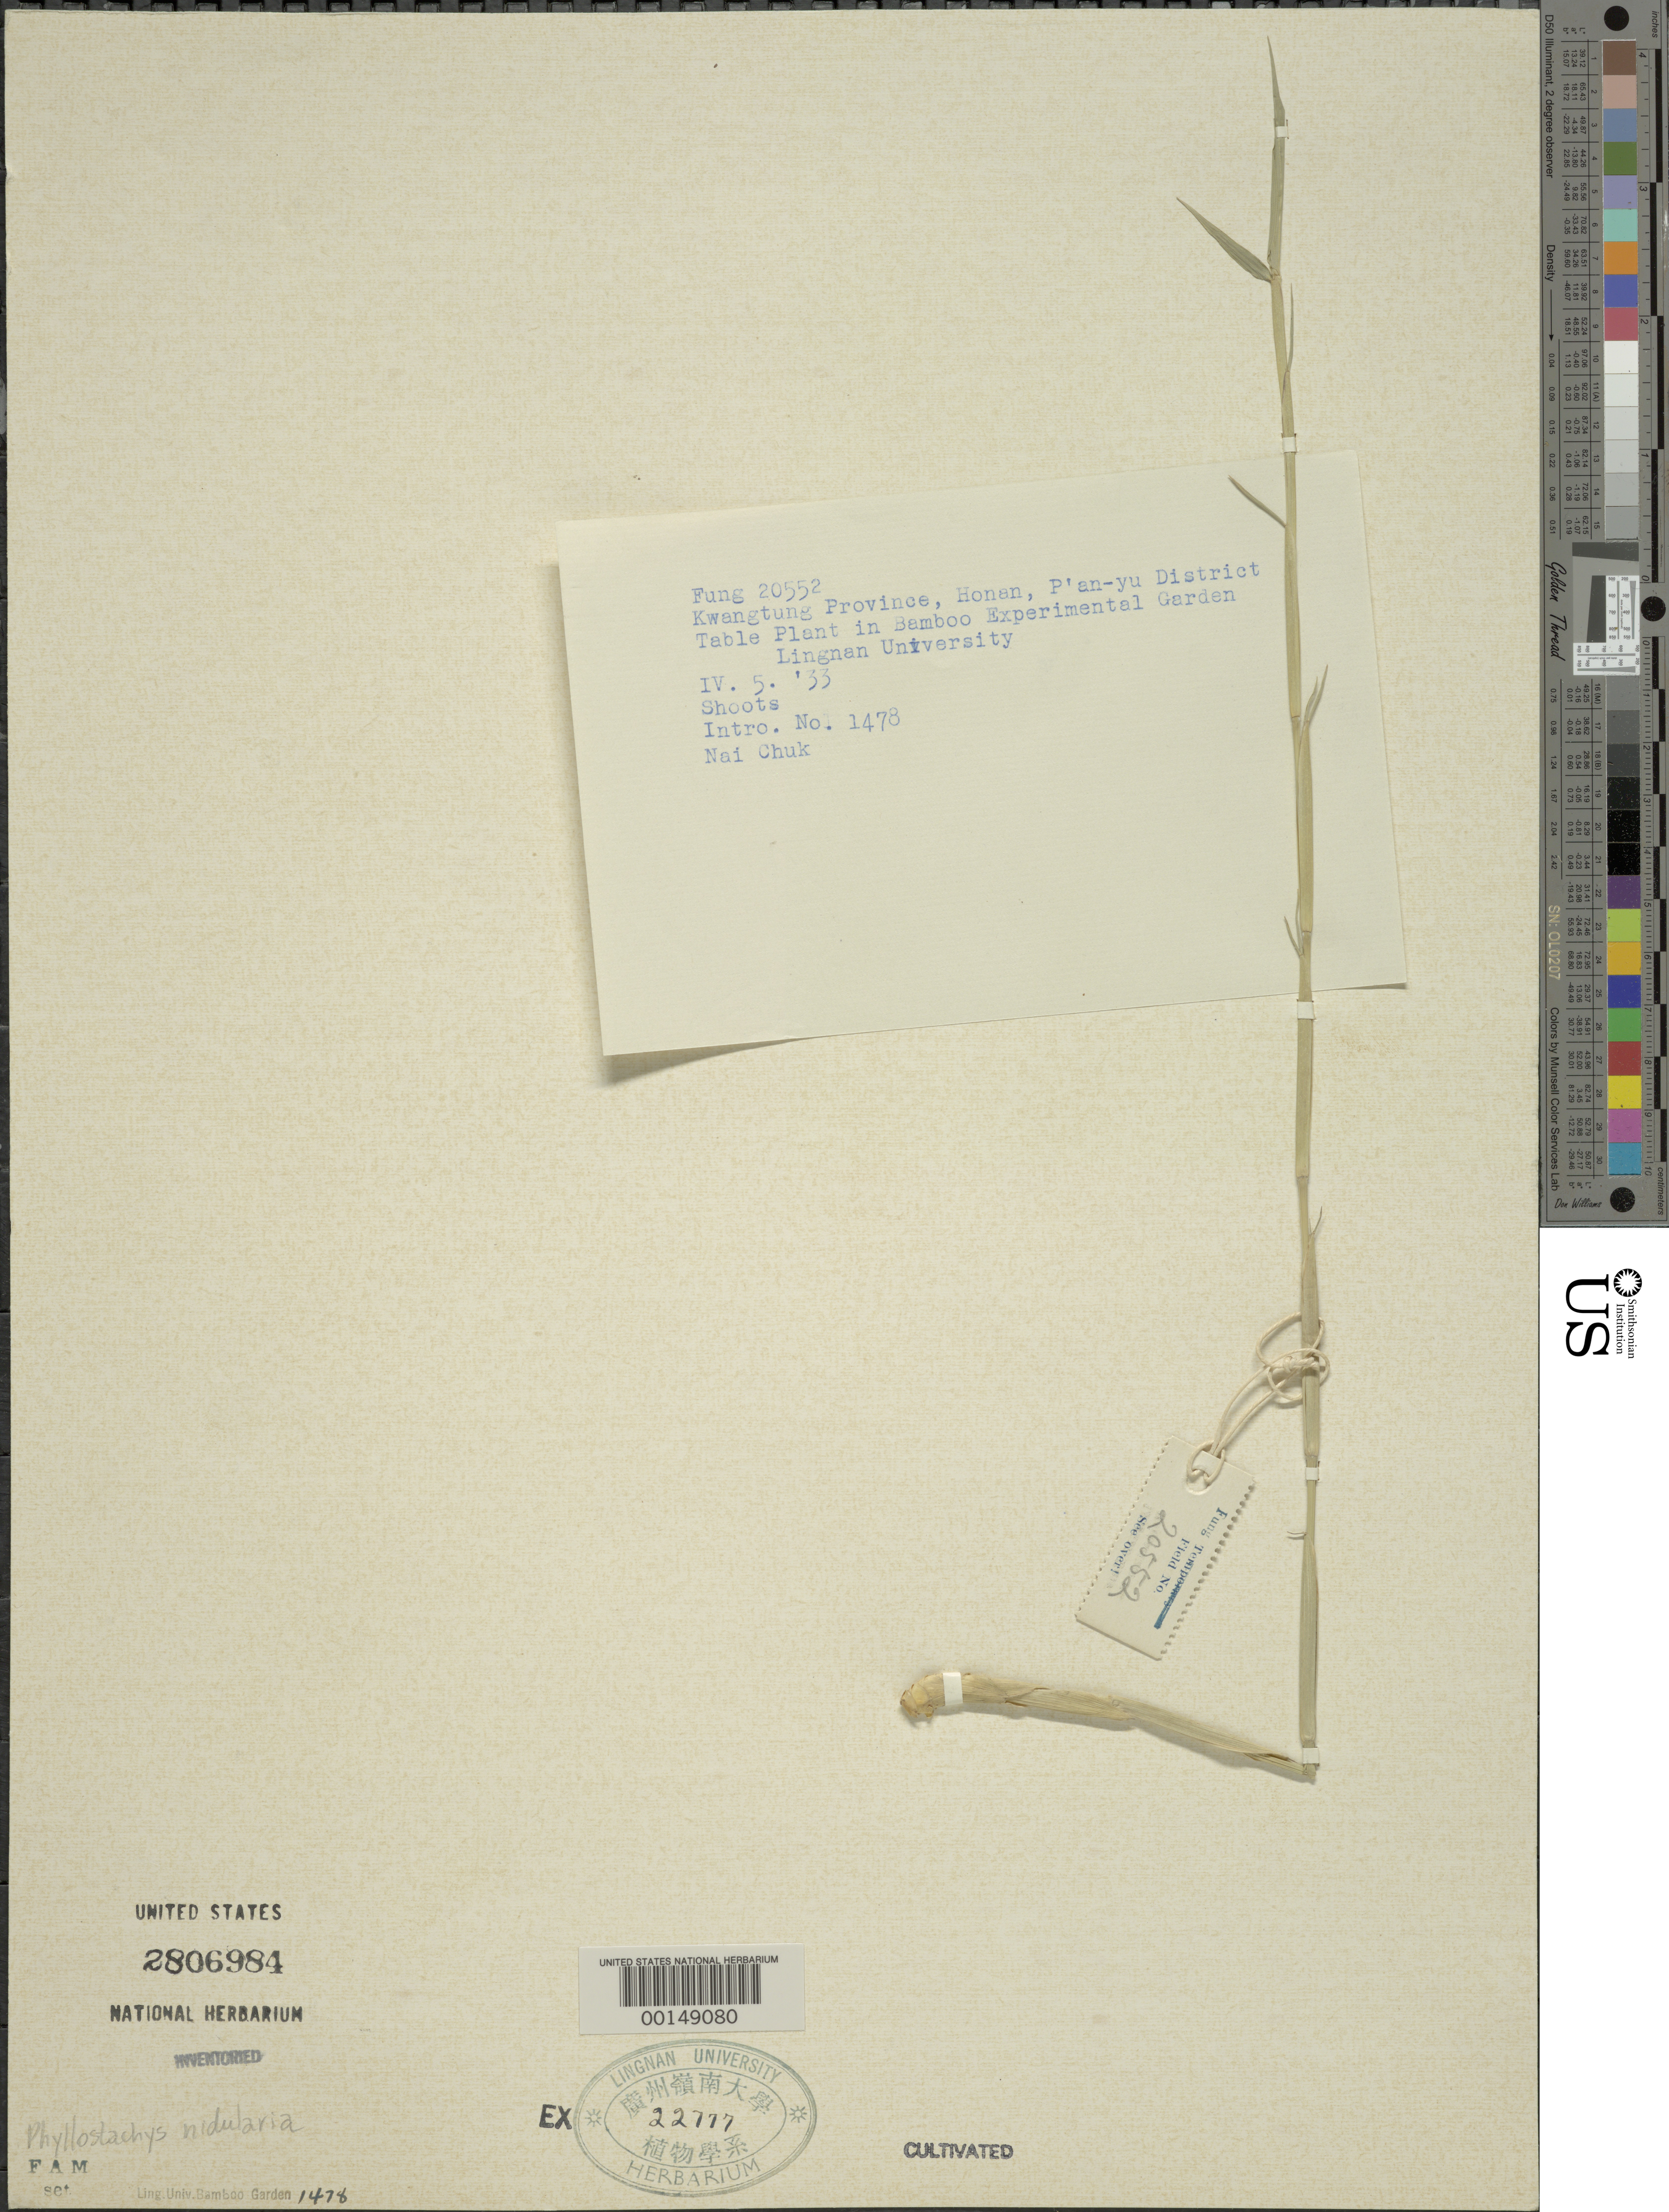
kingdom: Plantae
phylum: Tracheophyta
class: Liliopsida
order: Poales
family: Poaceae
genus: Phyllostachys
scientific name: Phyllostachys nidularia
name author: Munro ex Fenzi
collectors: H. L. Fung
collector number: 20552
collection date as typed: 05 Apr 1933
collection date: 1933-04-05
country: China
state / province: Guangdong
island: Honam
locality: Honan, p'an-yu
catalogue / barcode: US 2806984